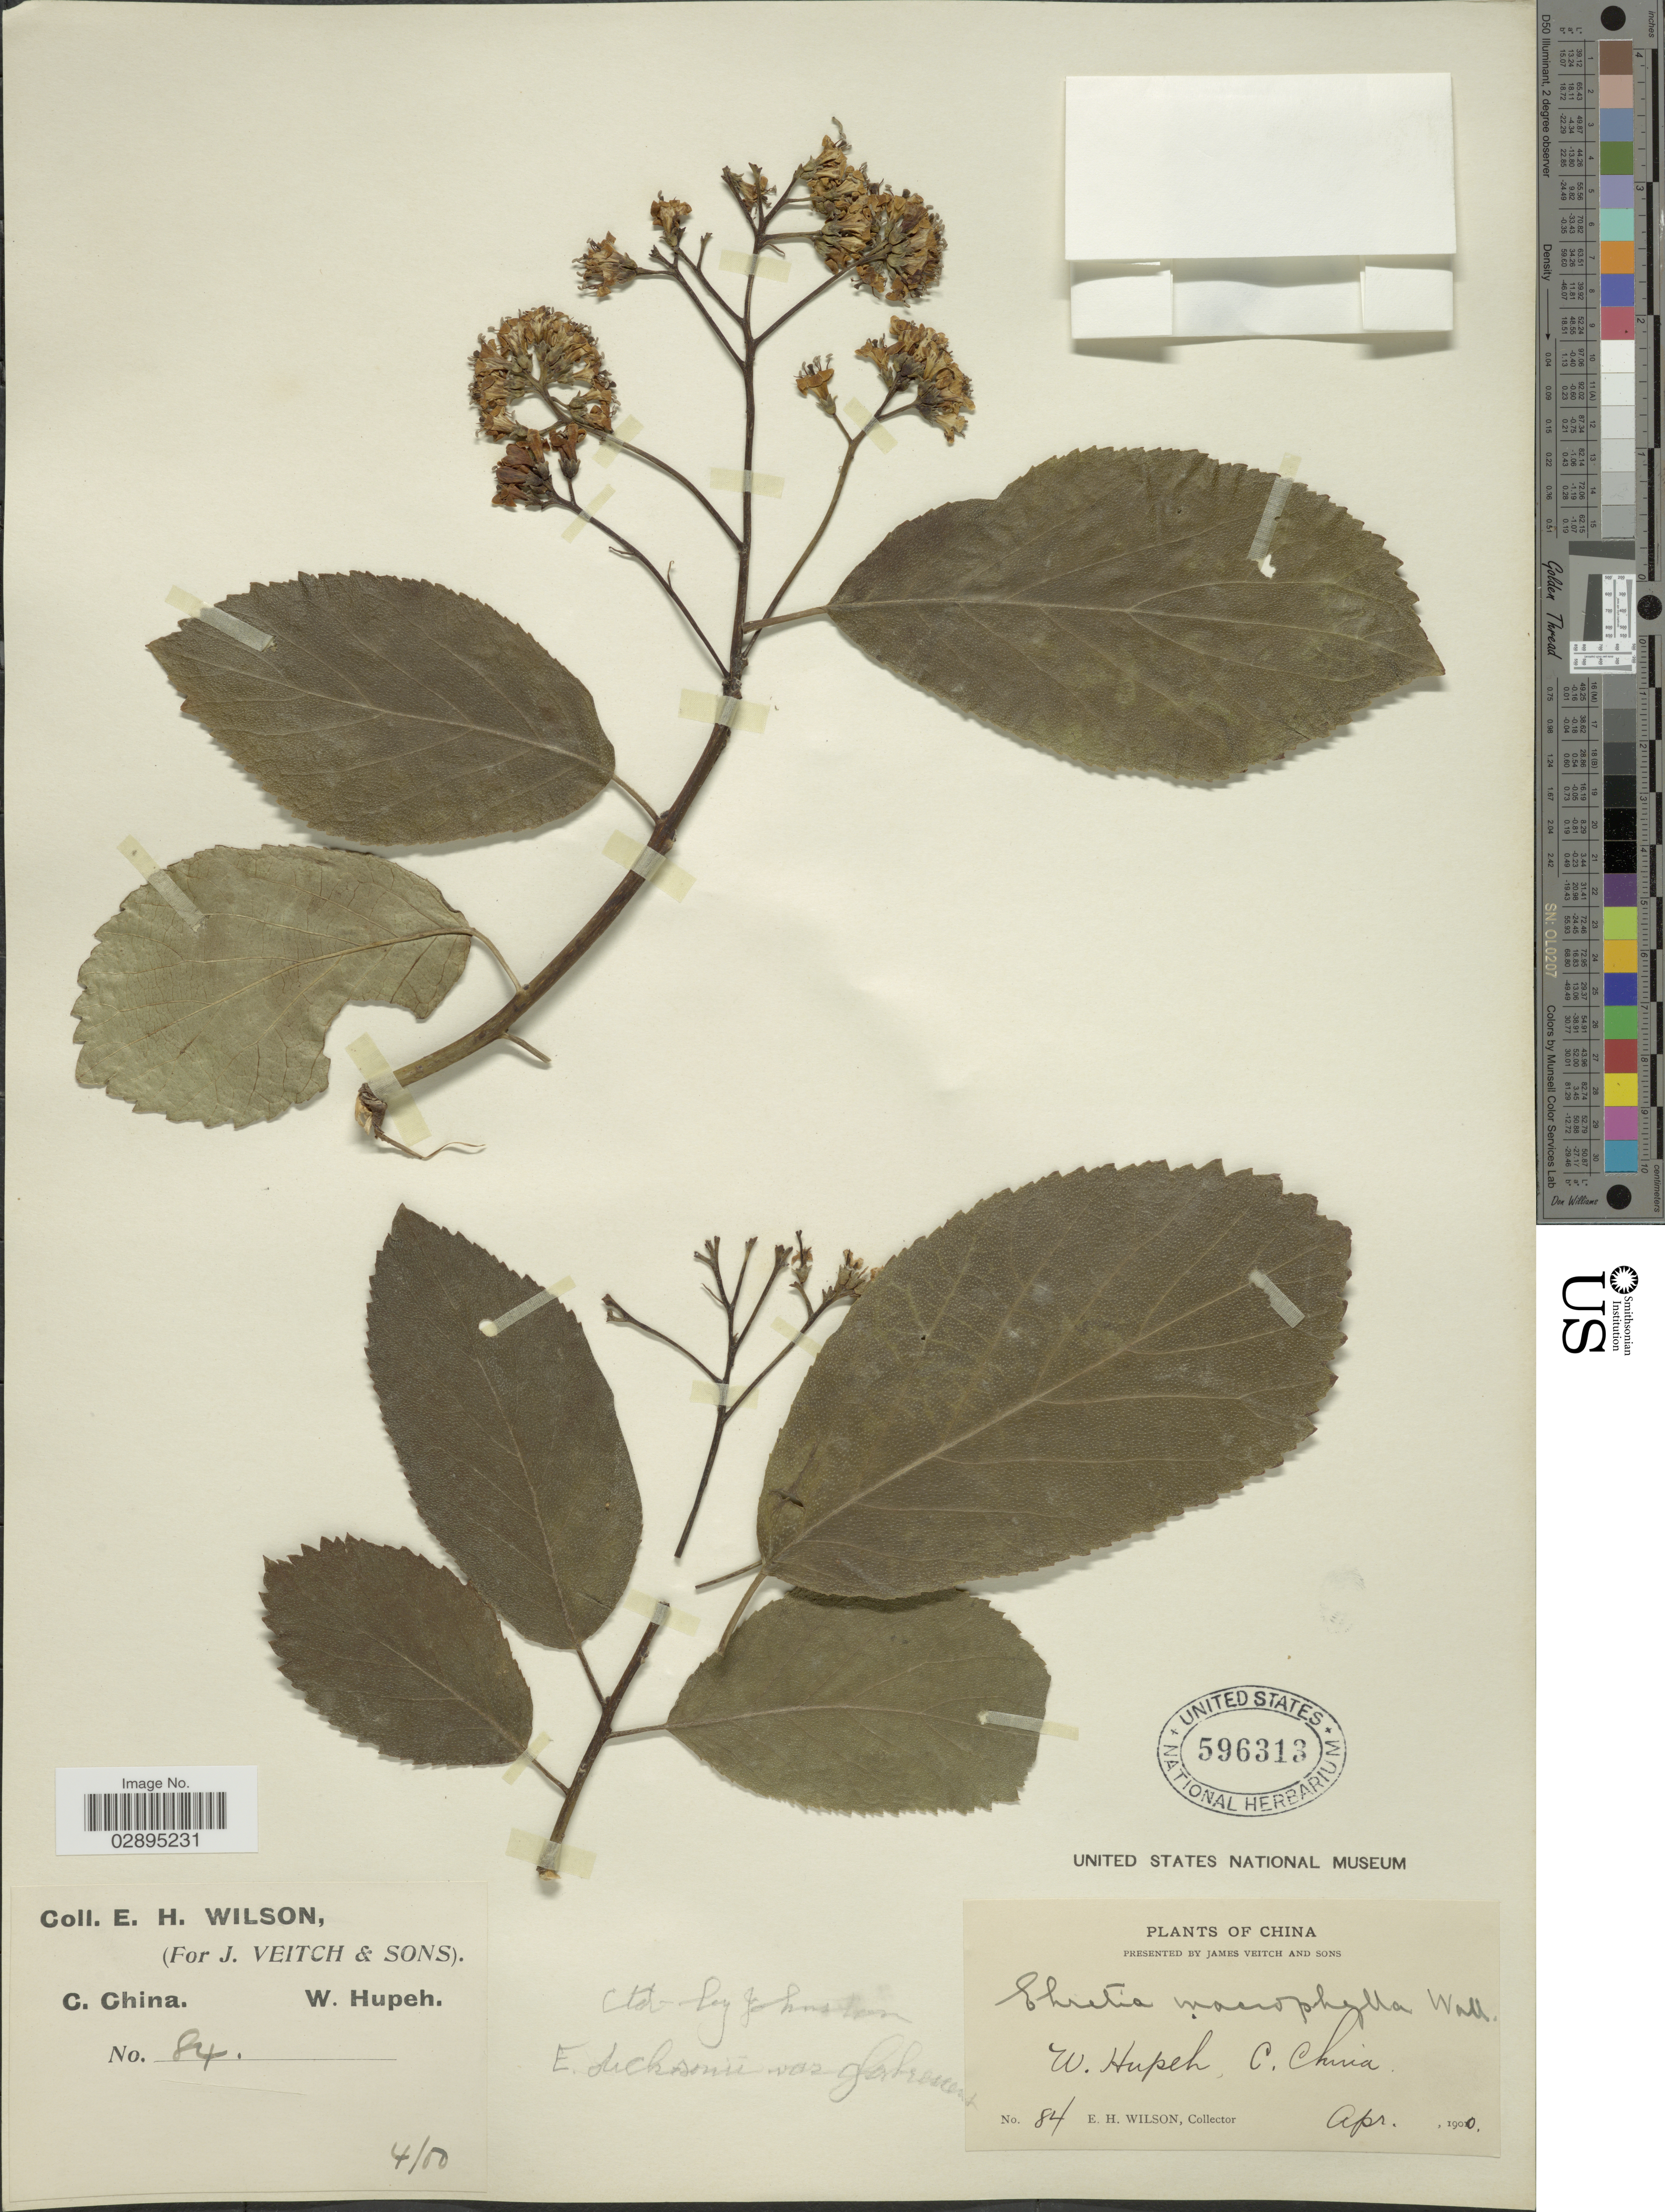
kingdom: Plantae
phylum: Tracheophyta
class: Magnoliopsida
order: Boraginales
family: Ehretiaceae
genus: Ehretia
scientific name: Ehretia dicksonii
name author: Hance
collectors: E. Wilson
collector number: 84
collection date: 1900-04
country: China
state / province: Hubei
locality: C. China. W. Hupeh.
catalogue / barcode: US 596313